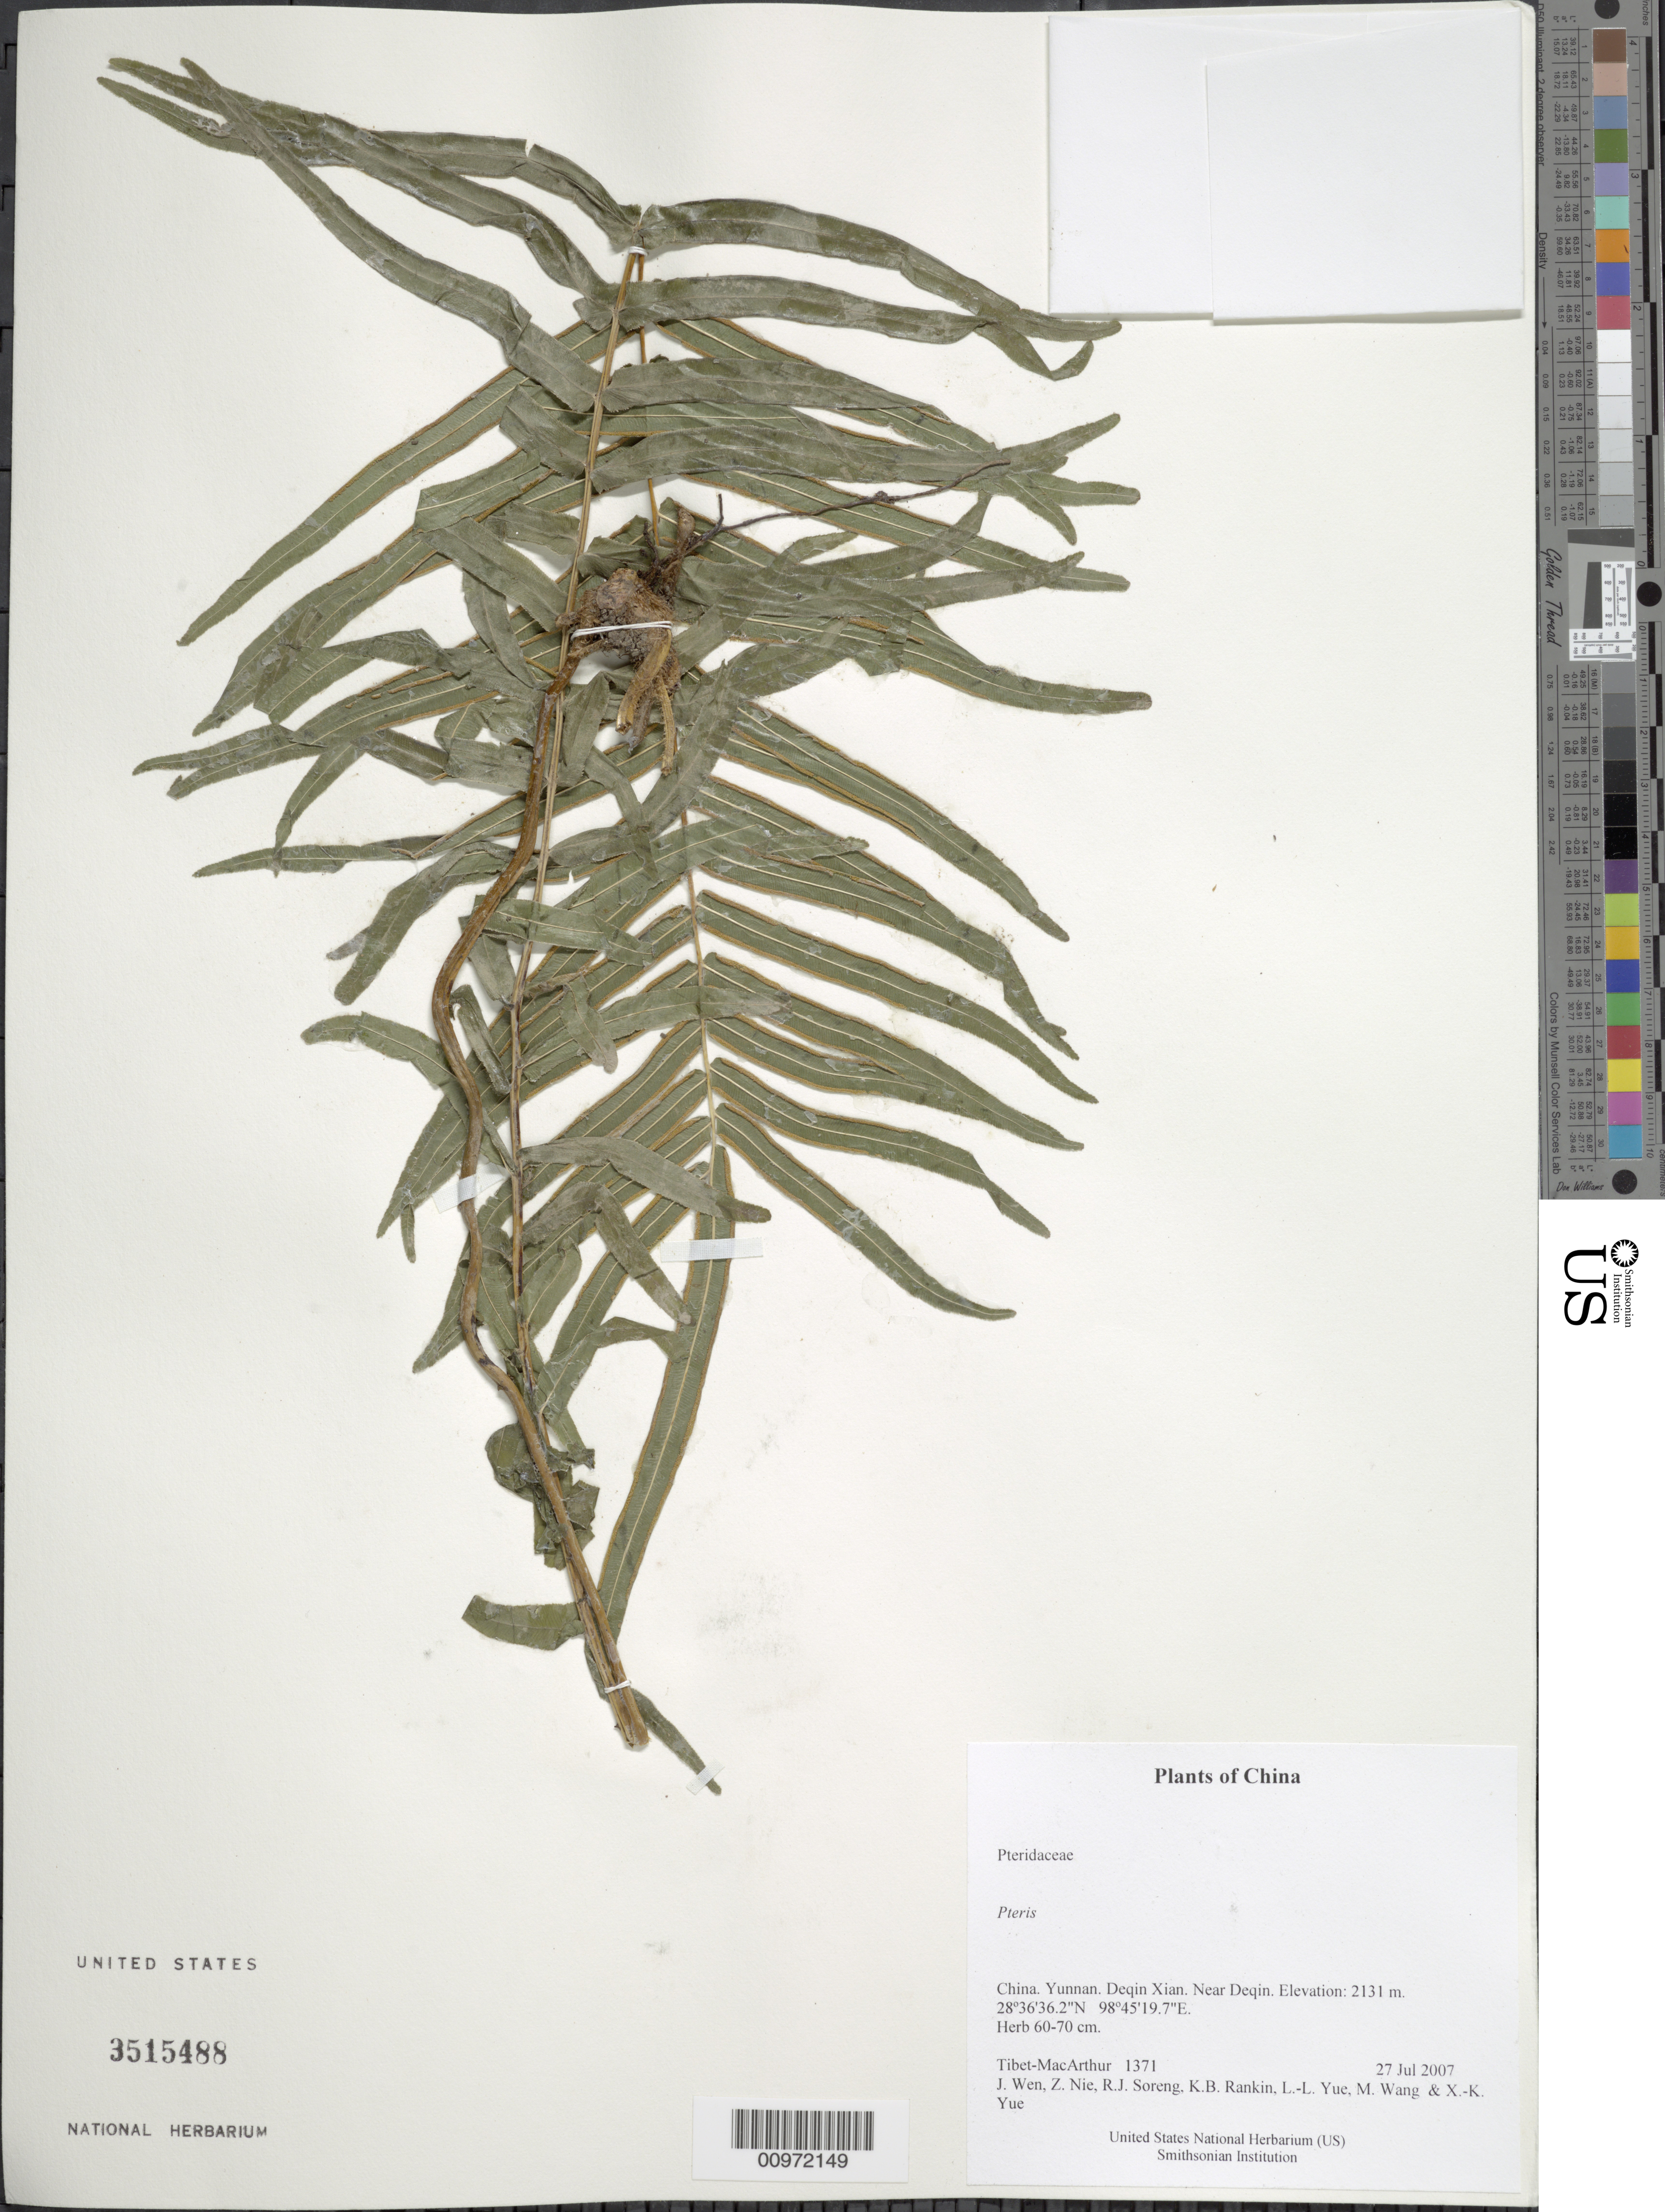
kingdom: Plantae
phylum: Tracheophyta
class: Polypodiopsida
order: Polypodiales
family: Pteridaceae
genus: Pteris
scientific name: Pteris sp.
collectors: Tibet-MacArthur, J. Wen, Z. Nie, R. J. Soreng, K. Rankin, L. Yue, M. Wang & X. Yue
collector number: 1371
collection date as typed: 27 Jul 2007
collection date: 2007-07-27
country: China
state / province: Yunnan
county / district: Deqin Xian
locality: Near Deqin.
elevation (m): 2131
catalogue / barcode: US 3515488